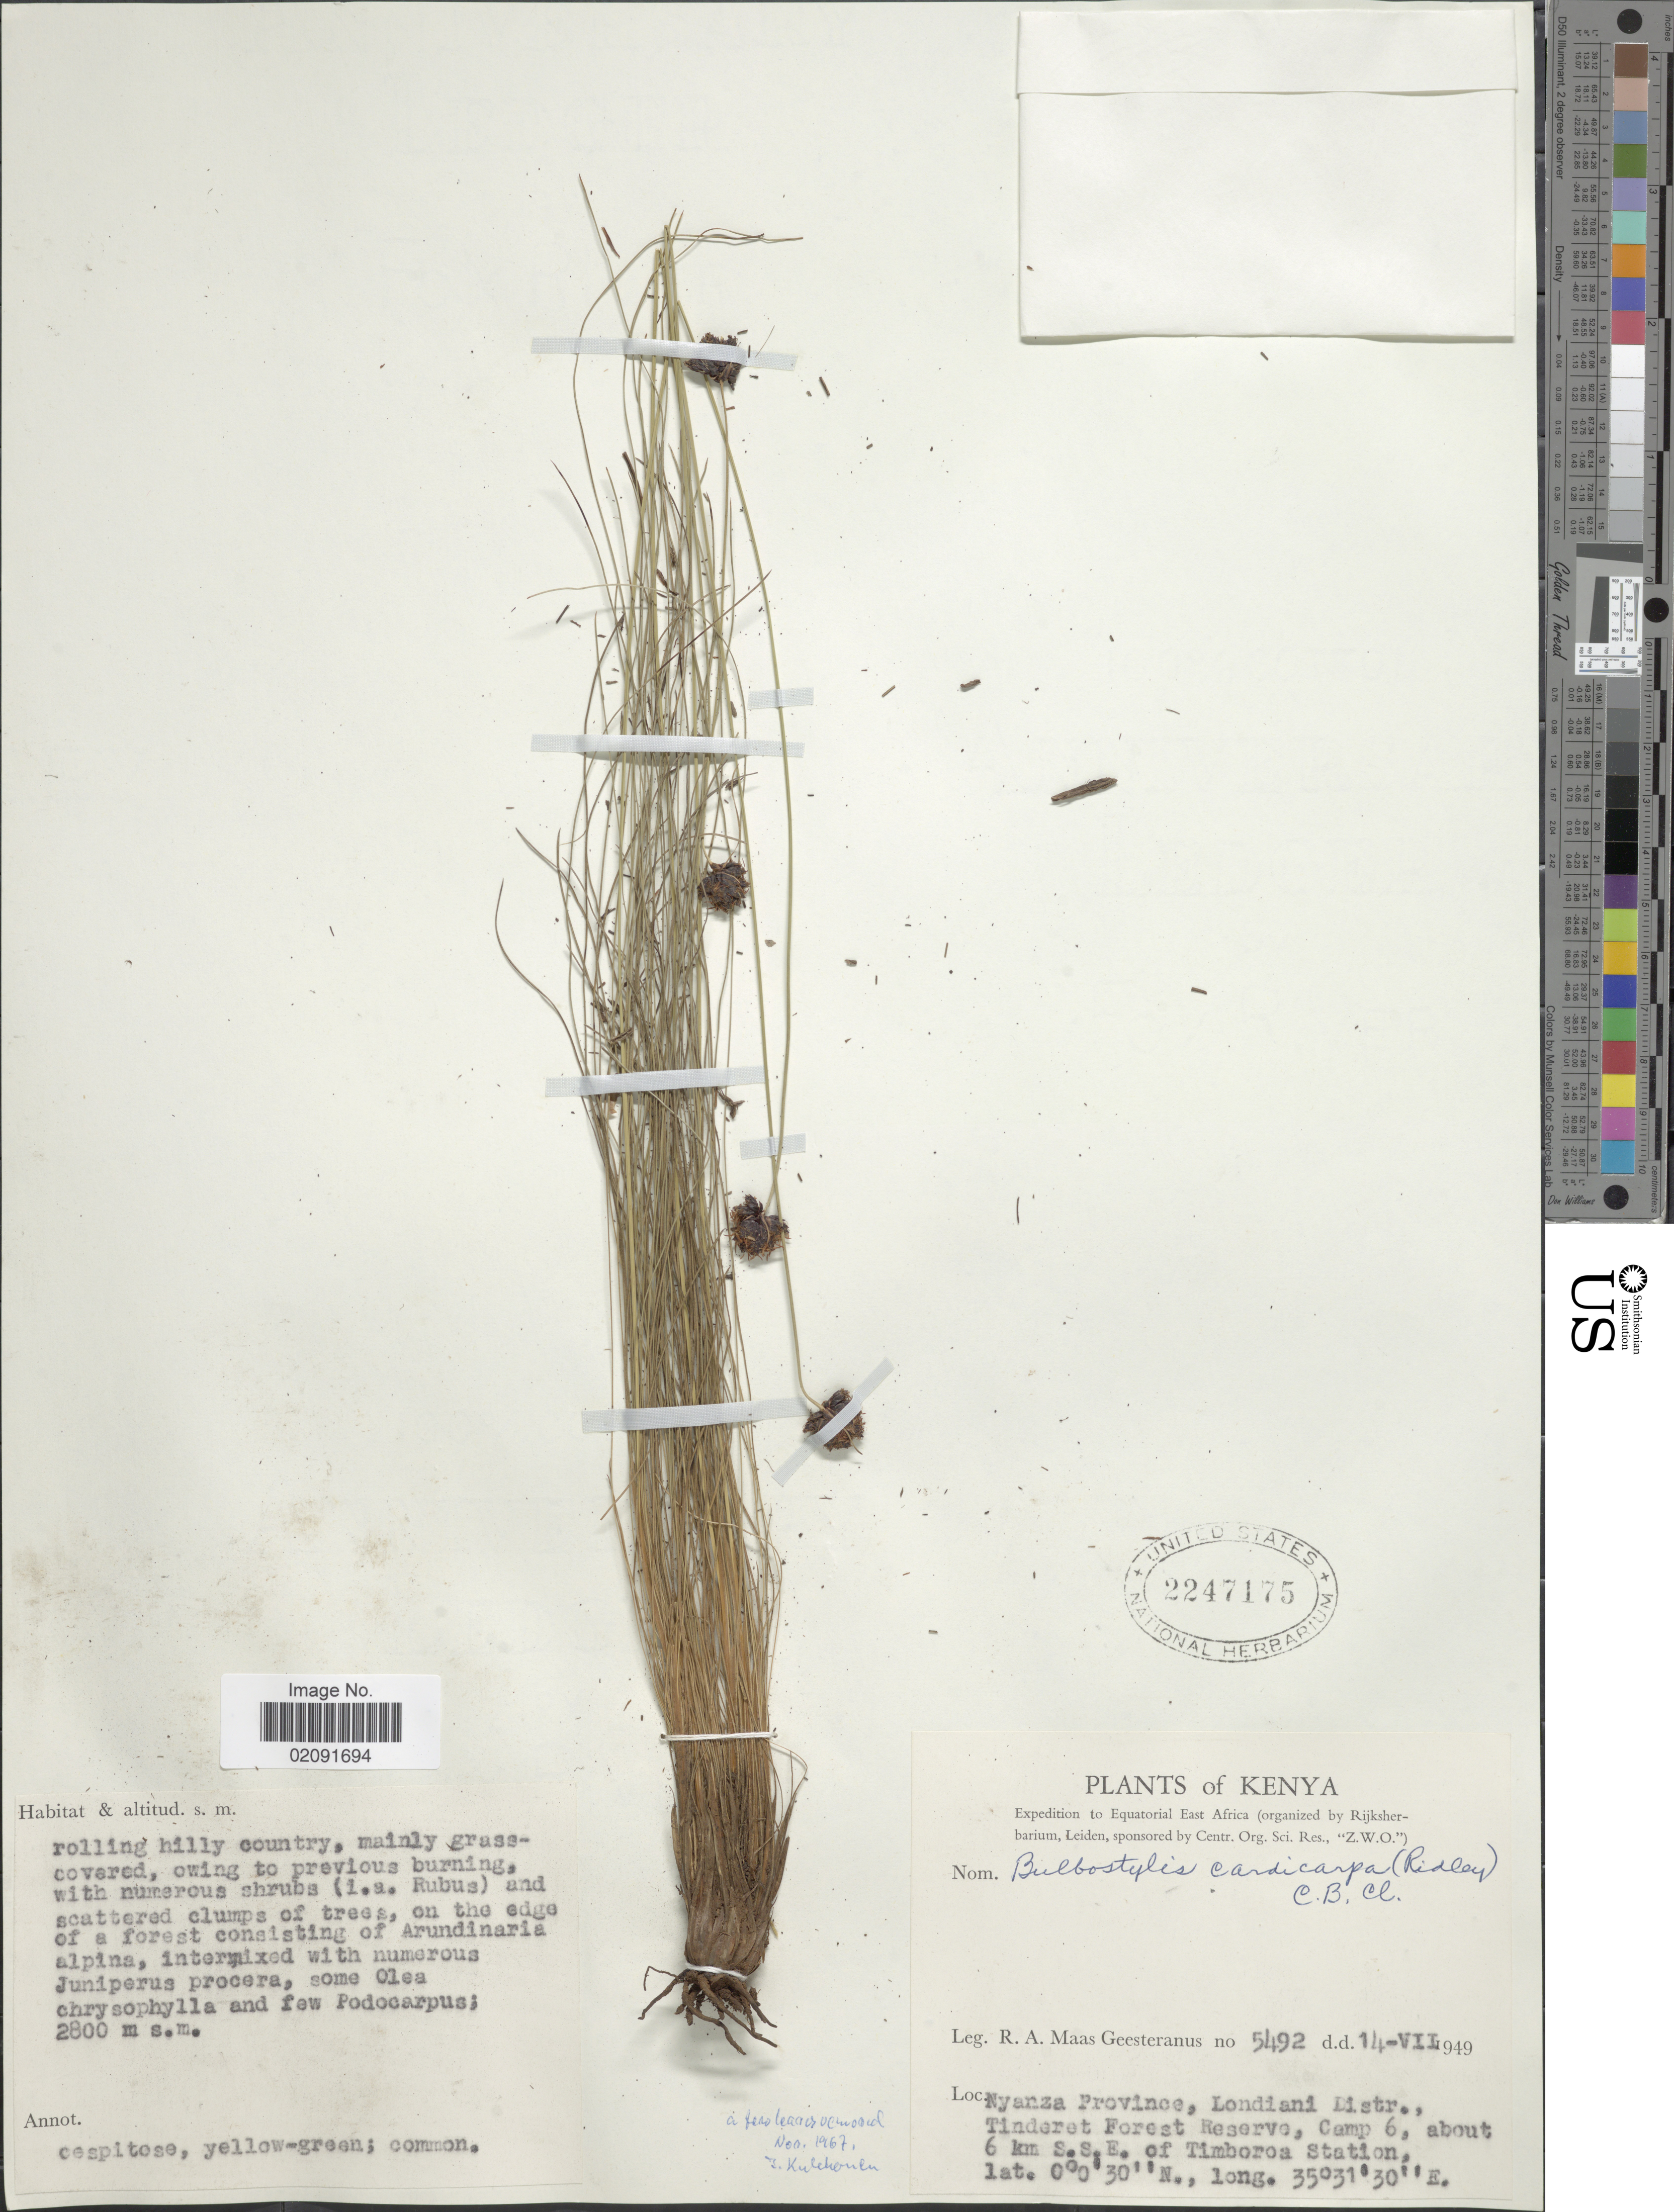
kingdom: Plantae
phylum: Tracheophyta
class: Liliopsida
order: Poales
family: Cyperaceae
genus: Bulbostylis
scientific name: Bulbostylis atrosanguinea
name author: (Boeckeler) C.B. Clarke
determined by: Strong, Mark T., (BOT), Smithsonian Institution - National Museum of Natural History (UNITED STATES)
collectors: R. A. Maas Geesteranus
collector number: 5492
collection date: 1949-07-14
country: Kenya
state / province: Kericho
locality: Equatorial East Africa. Londiani Distr., Tinderet Forest Reserve, Camp 6, about 6 km S.S.E. of Timboroa Station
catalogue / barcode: US 2247175